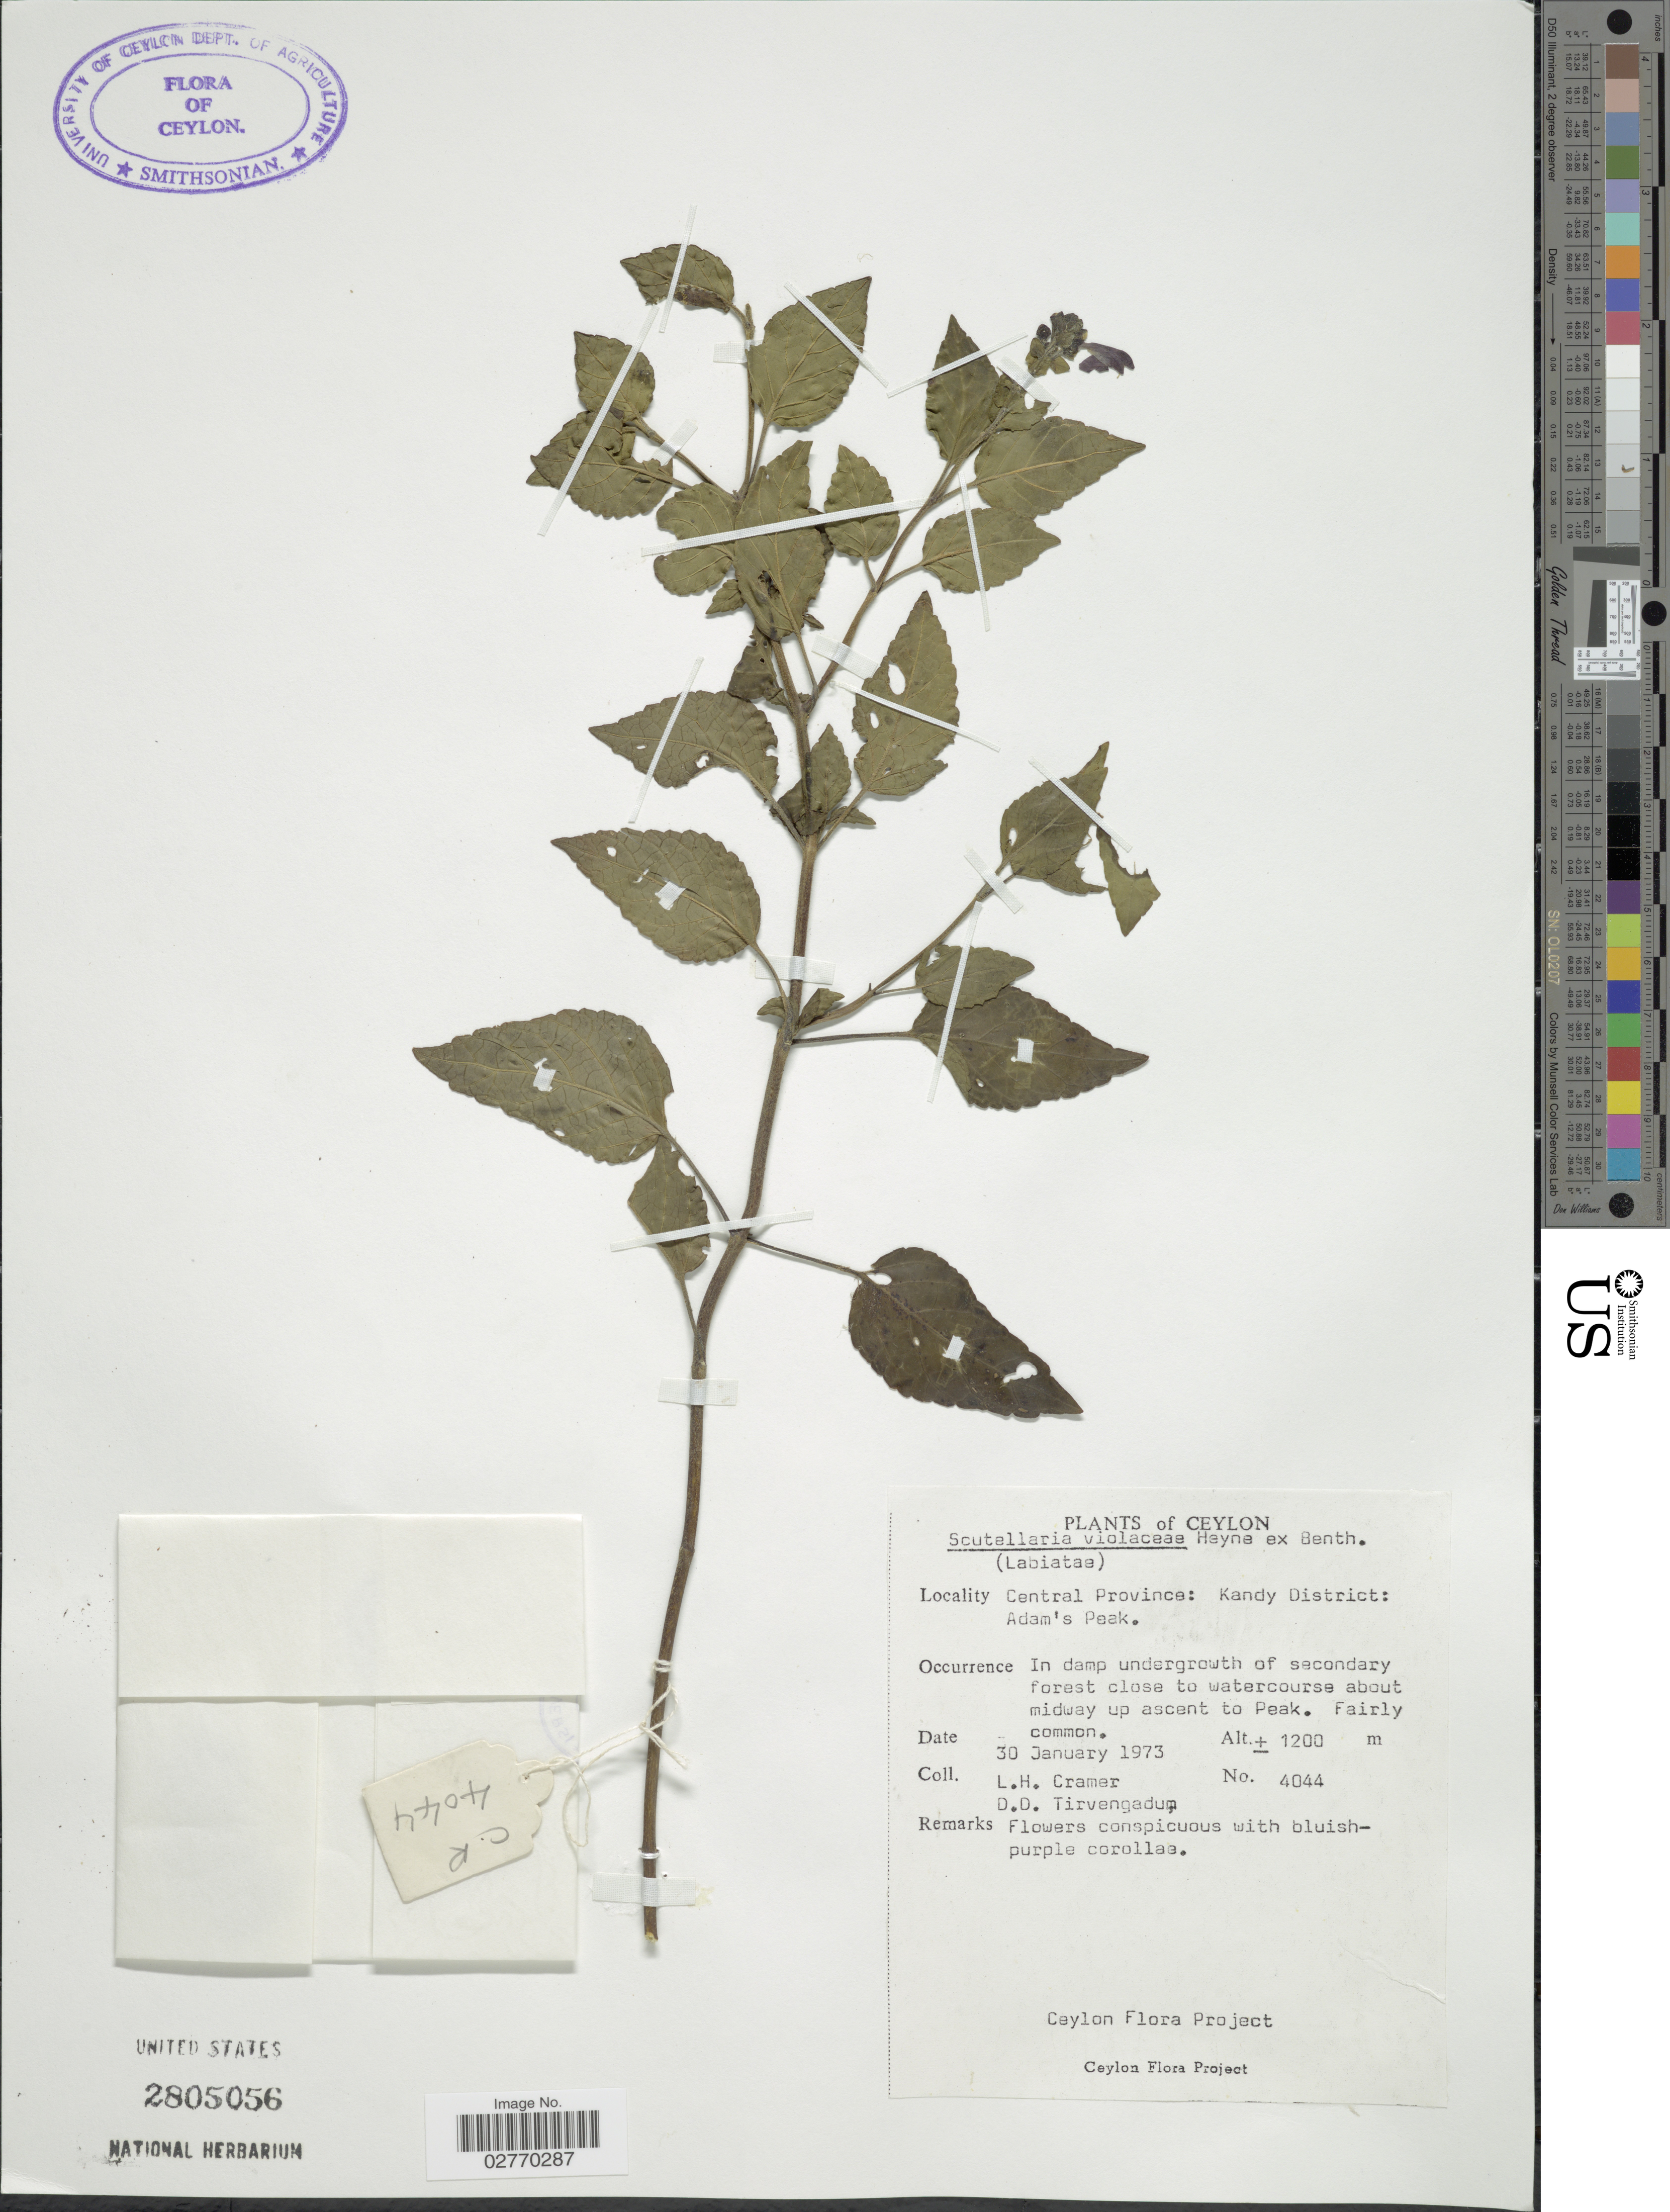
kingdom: Plantae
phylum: Tracheophyta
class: Magnoliopsida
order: Lamiales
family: Lamiaceae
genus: Scutellaria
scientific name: Scutellaria violacea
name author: B. Heyne ex Benth.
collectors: L. H. Cramer & D. Tirvengadum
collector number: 4044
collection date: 1973-01-30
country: Sri Lanka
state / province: Central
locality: Ceylon. Kandy District: Adam's Peak. In damp undergrowth of secondary forest close to watercourse about midway up ascent to Peak.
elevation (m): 1200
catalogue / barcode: US 2805056